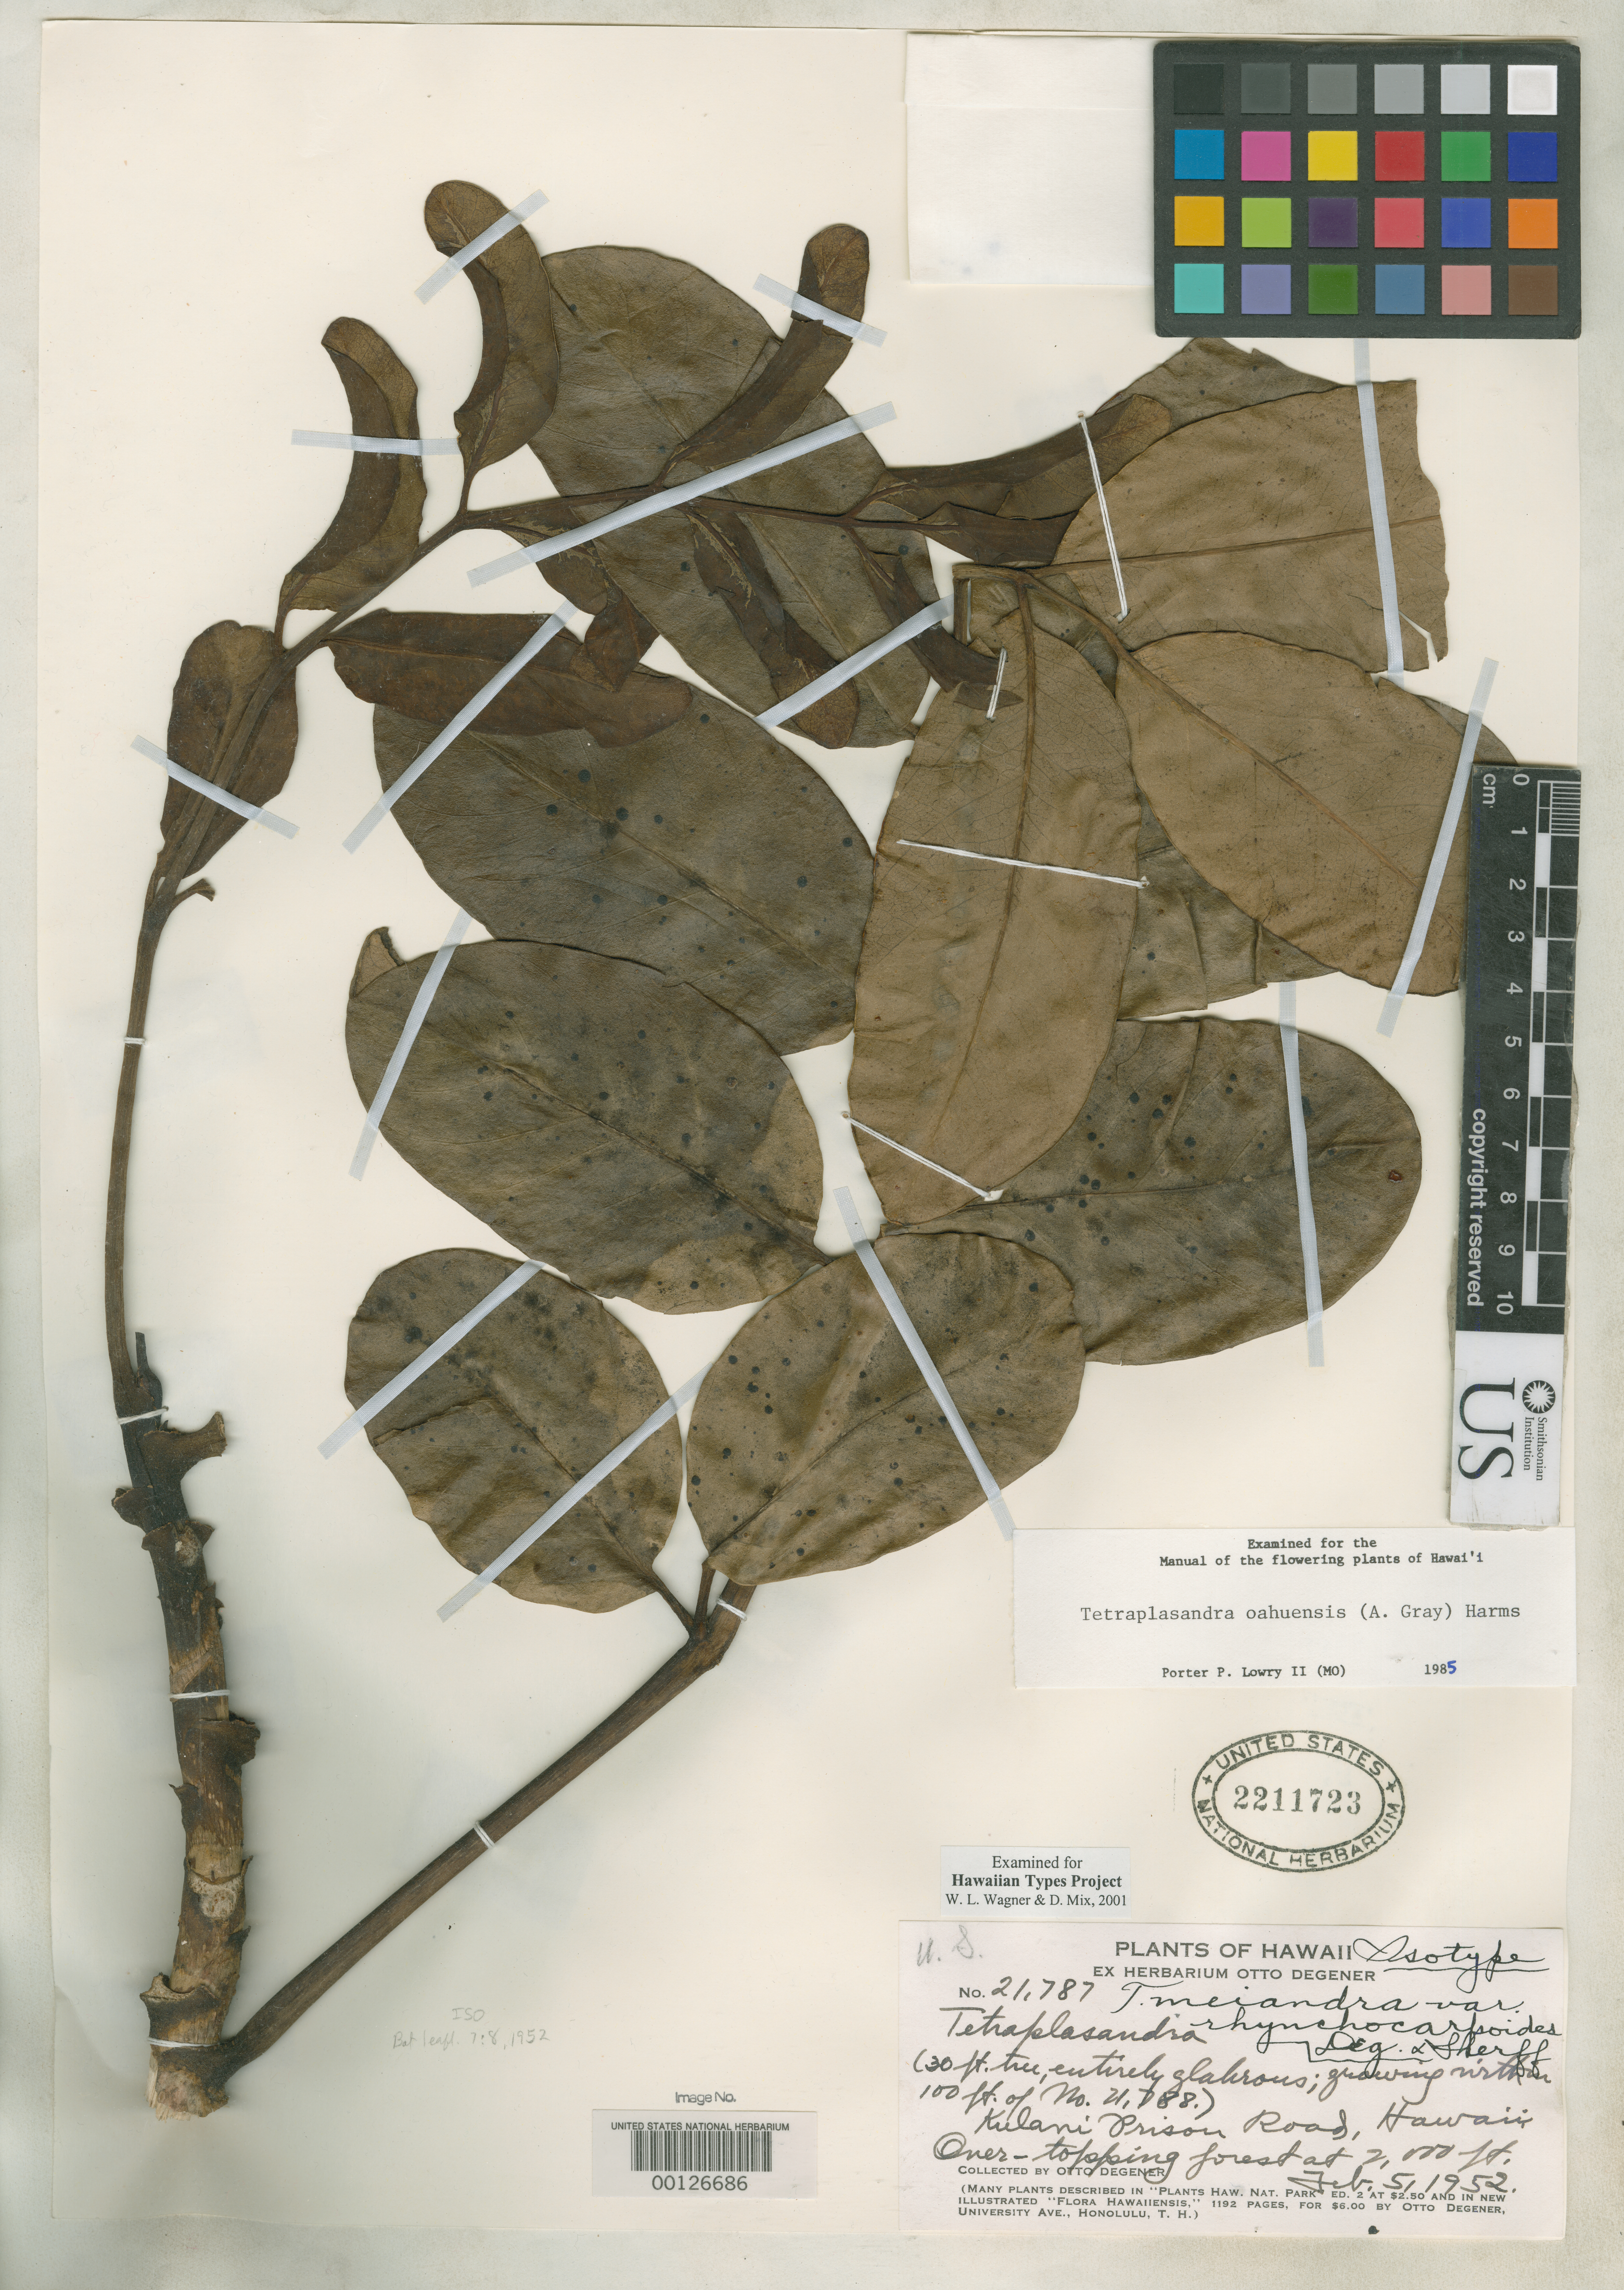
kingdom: Plantae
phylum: Tracheophyta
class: Magnoliopsida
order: Apiales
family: Araliaceae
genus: Tetraplasandra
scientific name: Tetraplasandra meiandra var. rhynchocarpoides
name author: O. Deg. & Sherff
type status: Isotype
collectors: O. Degener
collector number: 21787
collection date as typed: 05 Feb 1952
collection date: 1952-02-05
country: United States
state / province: Hawaii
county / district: Hawaii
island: Hawaii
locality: Kulani Prison Road; alt. 2000 ft.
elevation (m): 610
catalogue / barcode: US 2211723